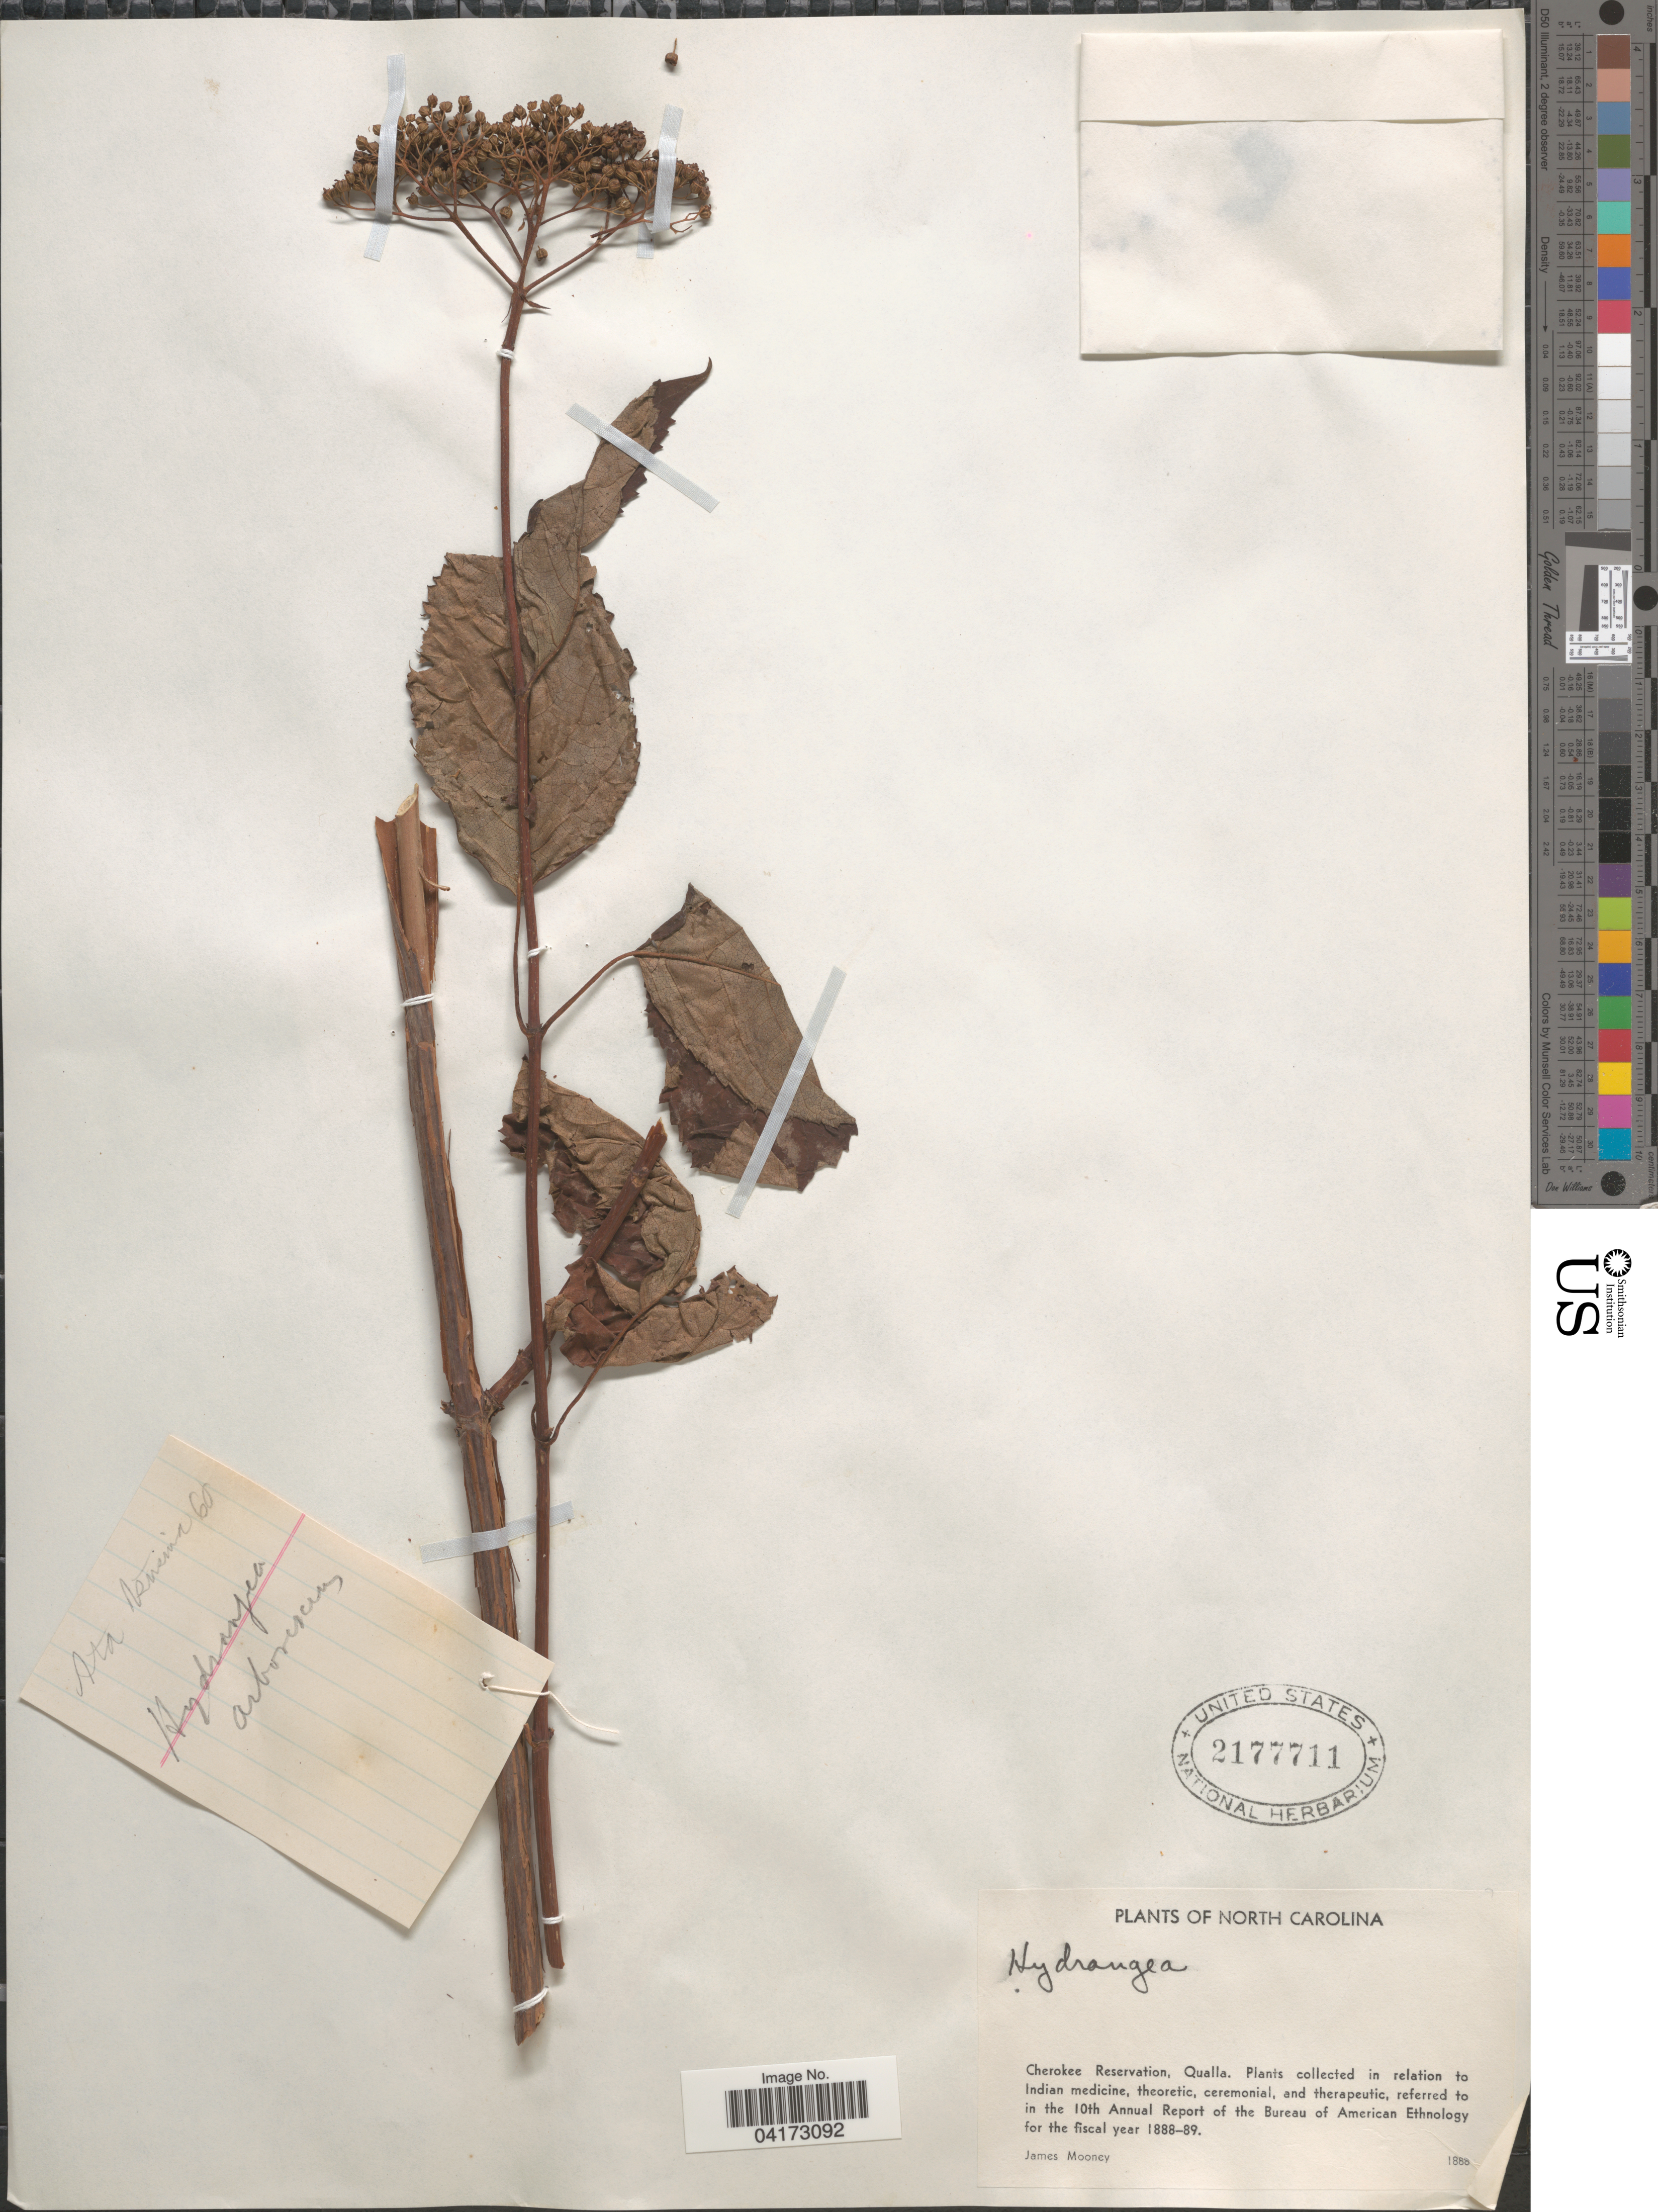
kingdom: Plantae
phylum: Tracheophyta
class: Magnoliopsida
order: Cornales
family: Hydrangeaceae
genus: Hydrangea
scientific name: Hydrangea sp.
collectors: J. Mooney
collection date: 1888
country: United States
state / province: North Carolina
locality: Cherokee Reservation, Qualla.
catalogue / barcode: US 2177711